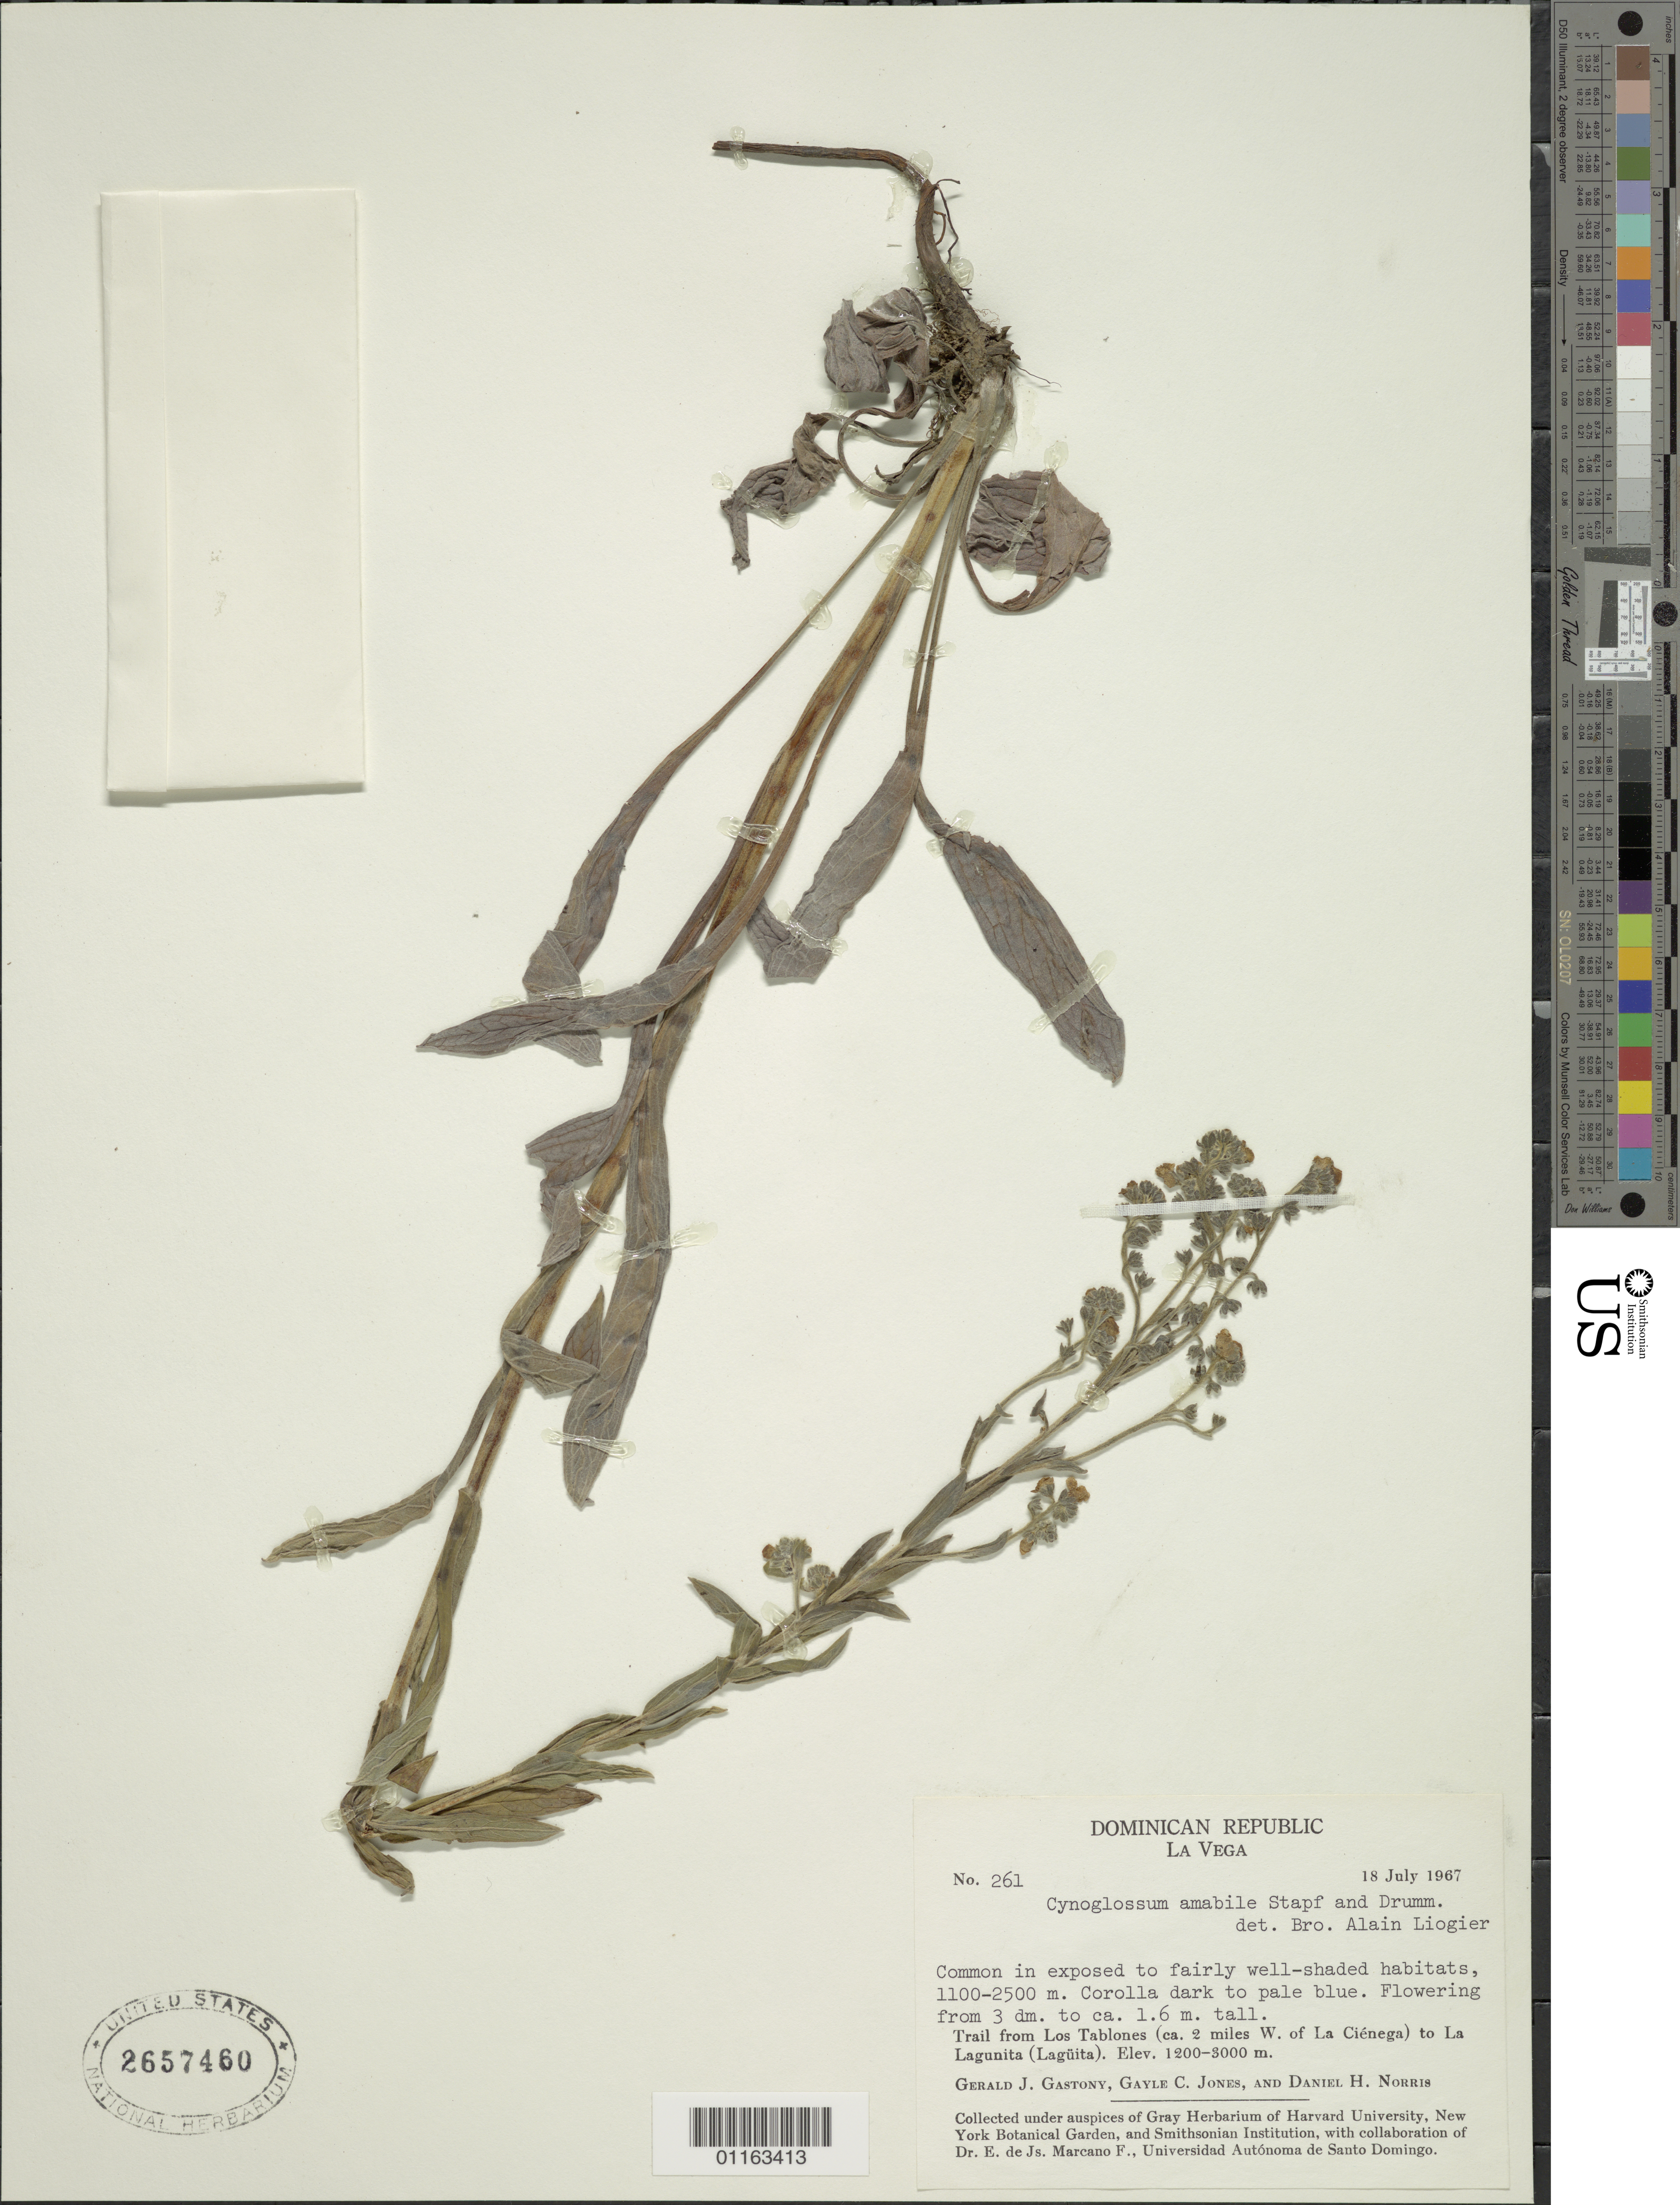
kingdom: Plantae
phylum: Tracheophyta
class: Magnoliopsida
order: Boraginales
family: Boraginaceae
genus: Cynoglossum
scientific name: Cynoglossum amabile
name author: Stapf & J.R. Drumm.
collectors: G. Gastony, G. C. Jones & D. H. Norris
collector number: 261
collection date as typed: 18 Jul 1967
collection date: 1967-07-18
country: Dominican Republic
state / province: La Vega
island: Hispaniola I.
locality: Trail from Los Tablones (ca. 2 miles W of La Cienega) to La Legunita (Laguita)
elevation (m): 1200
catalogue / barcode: US 2657460